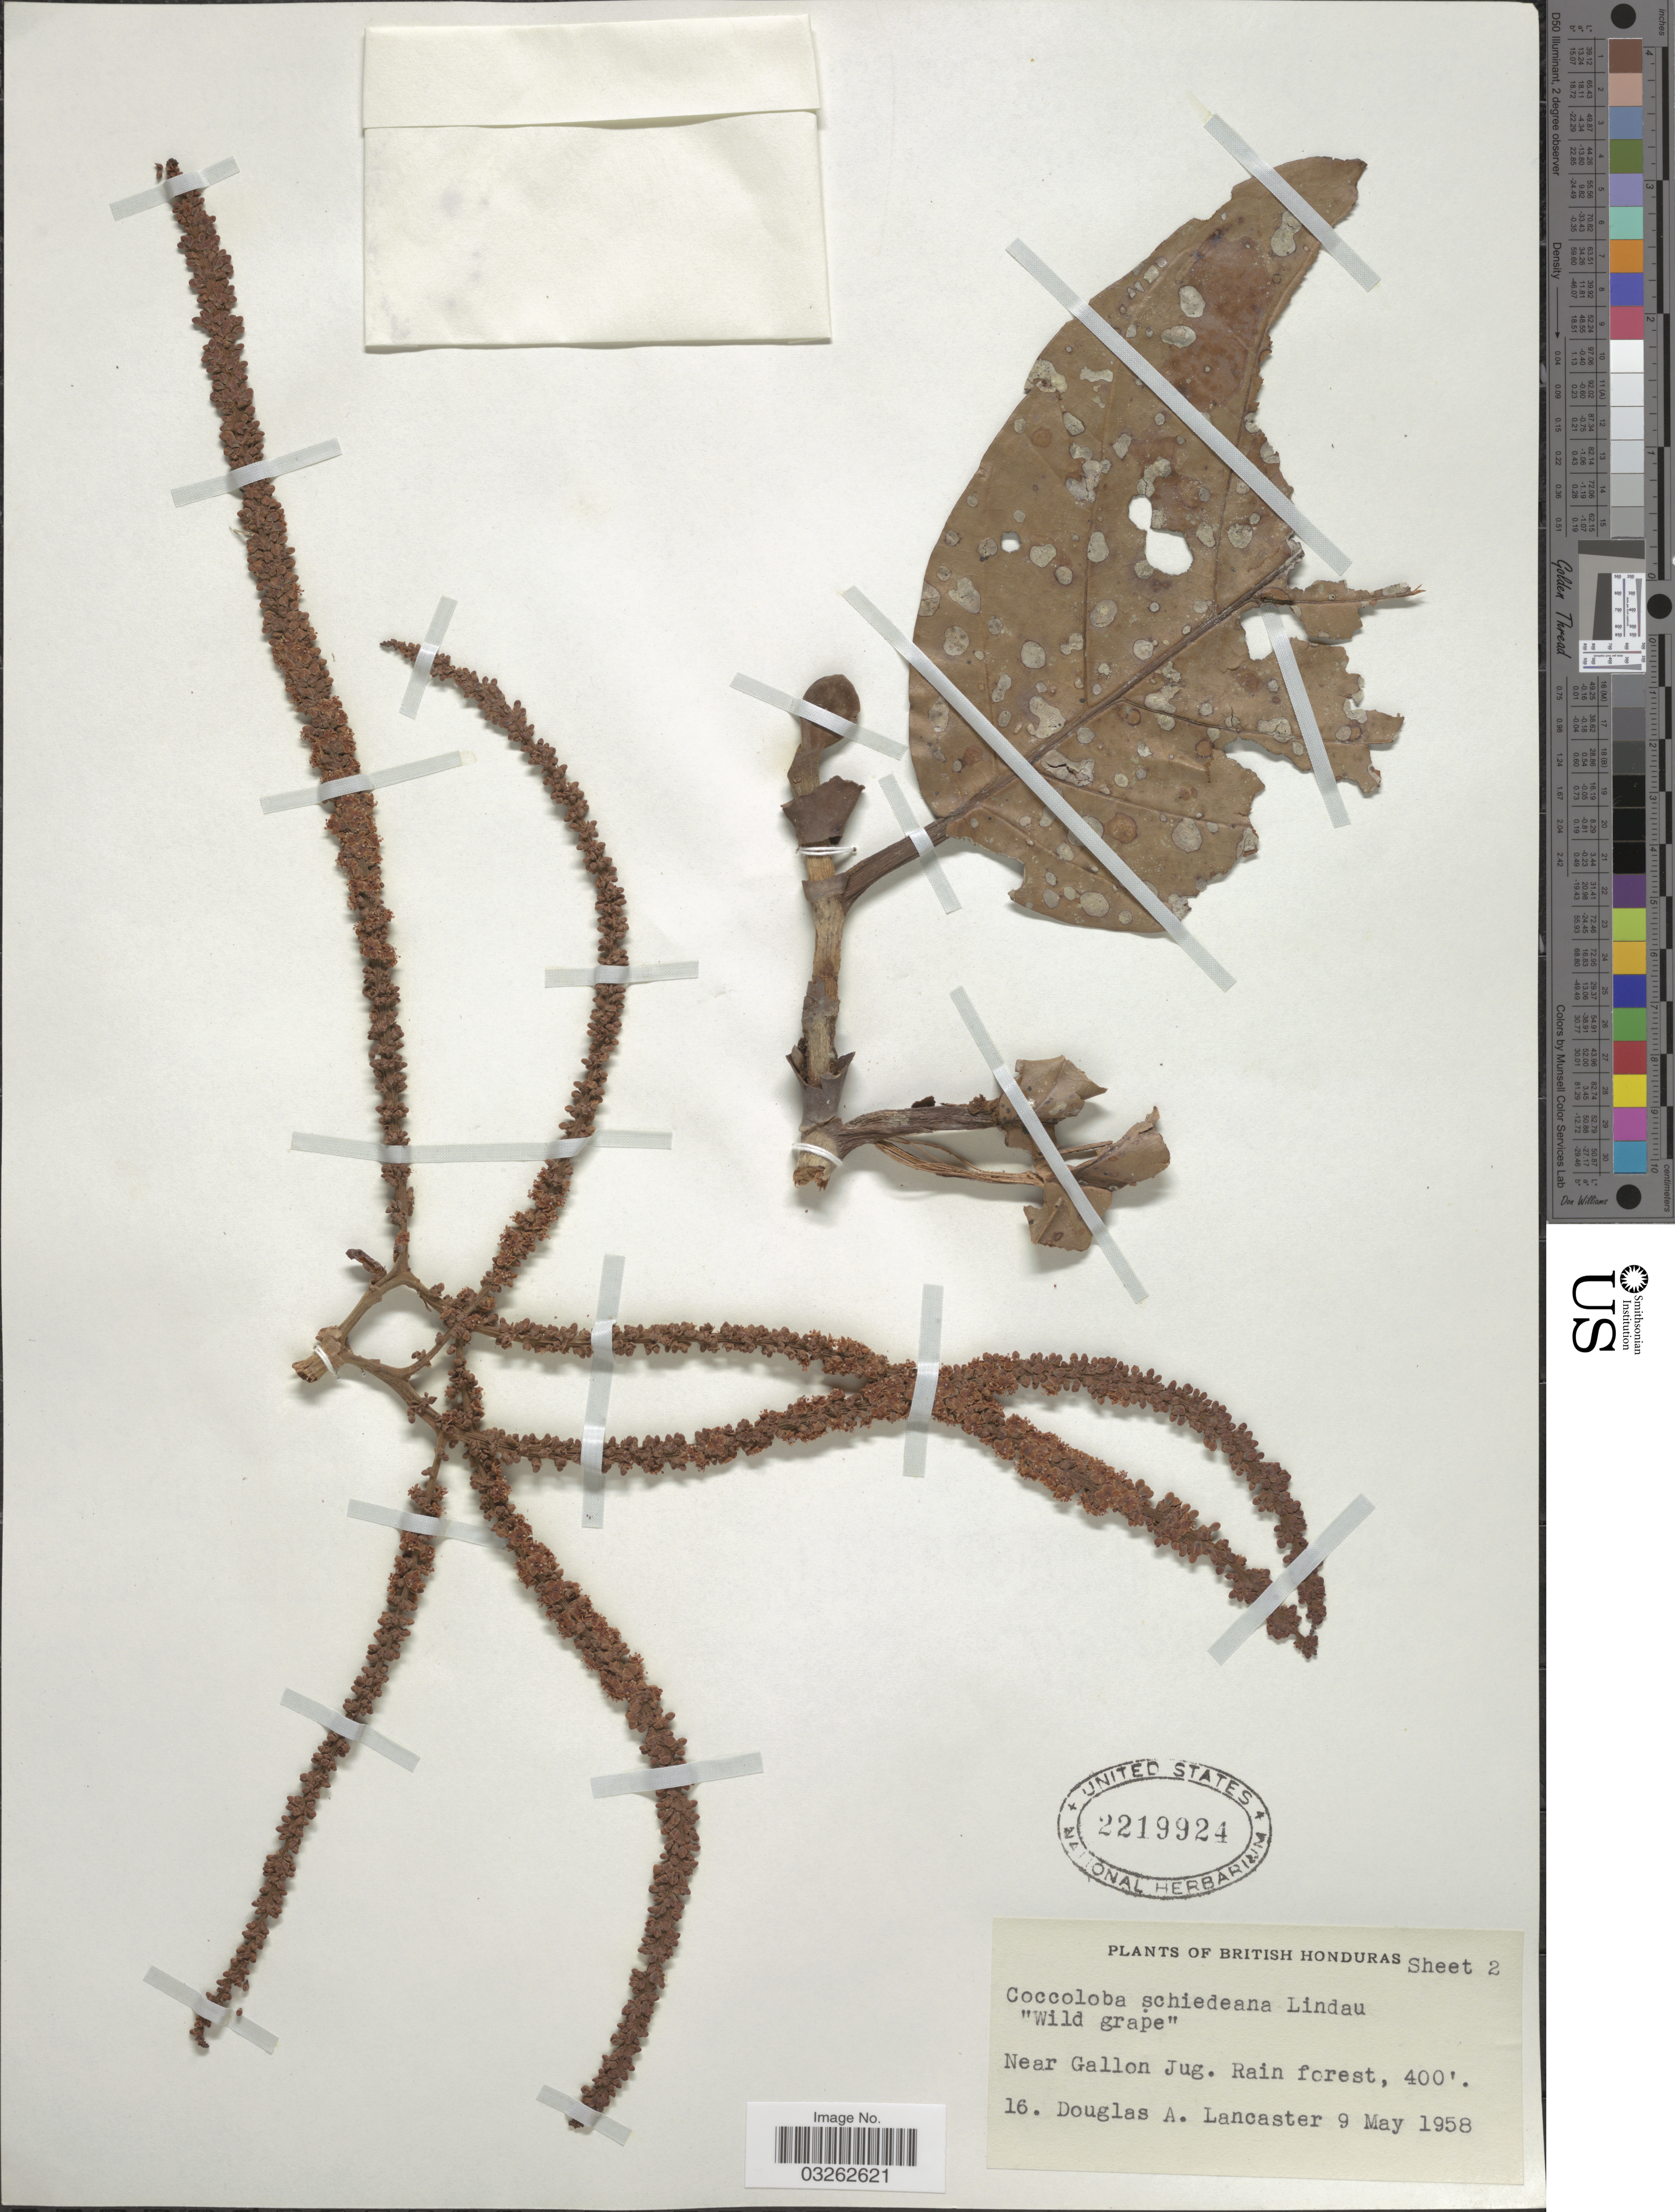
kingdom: Plantae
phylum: Tracheophyta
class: Magnoliopsida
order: Caryophyllales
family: Polygonaceae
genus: Coccoloba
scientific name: Coccoloba belizensis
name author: Standl.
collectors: D. Lancaster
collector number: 16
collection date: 1958-05-09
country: Belize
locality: British Honduras. Near Gallon Jug; rain forest.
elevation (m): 122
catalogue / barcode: US 2219924